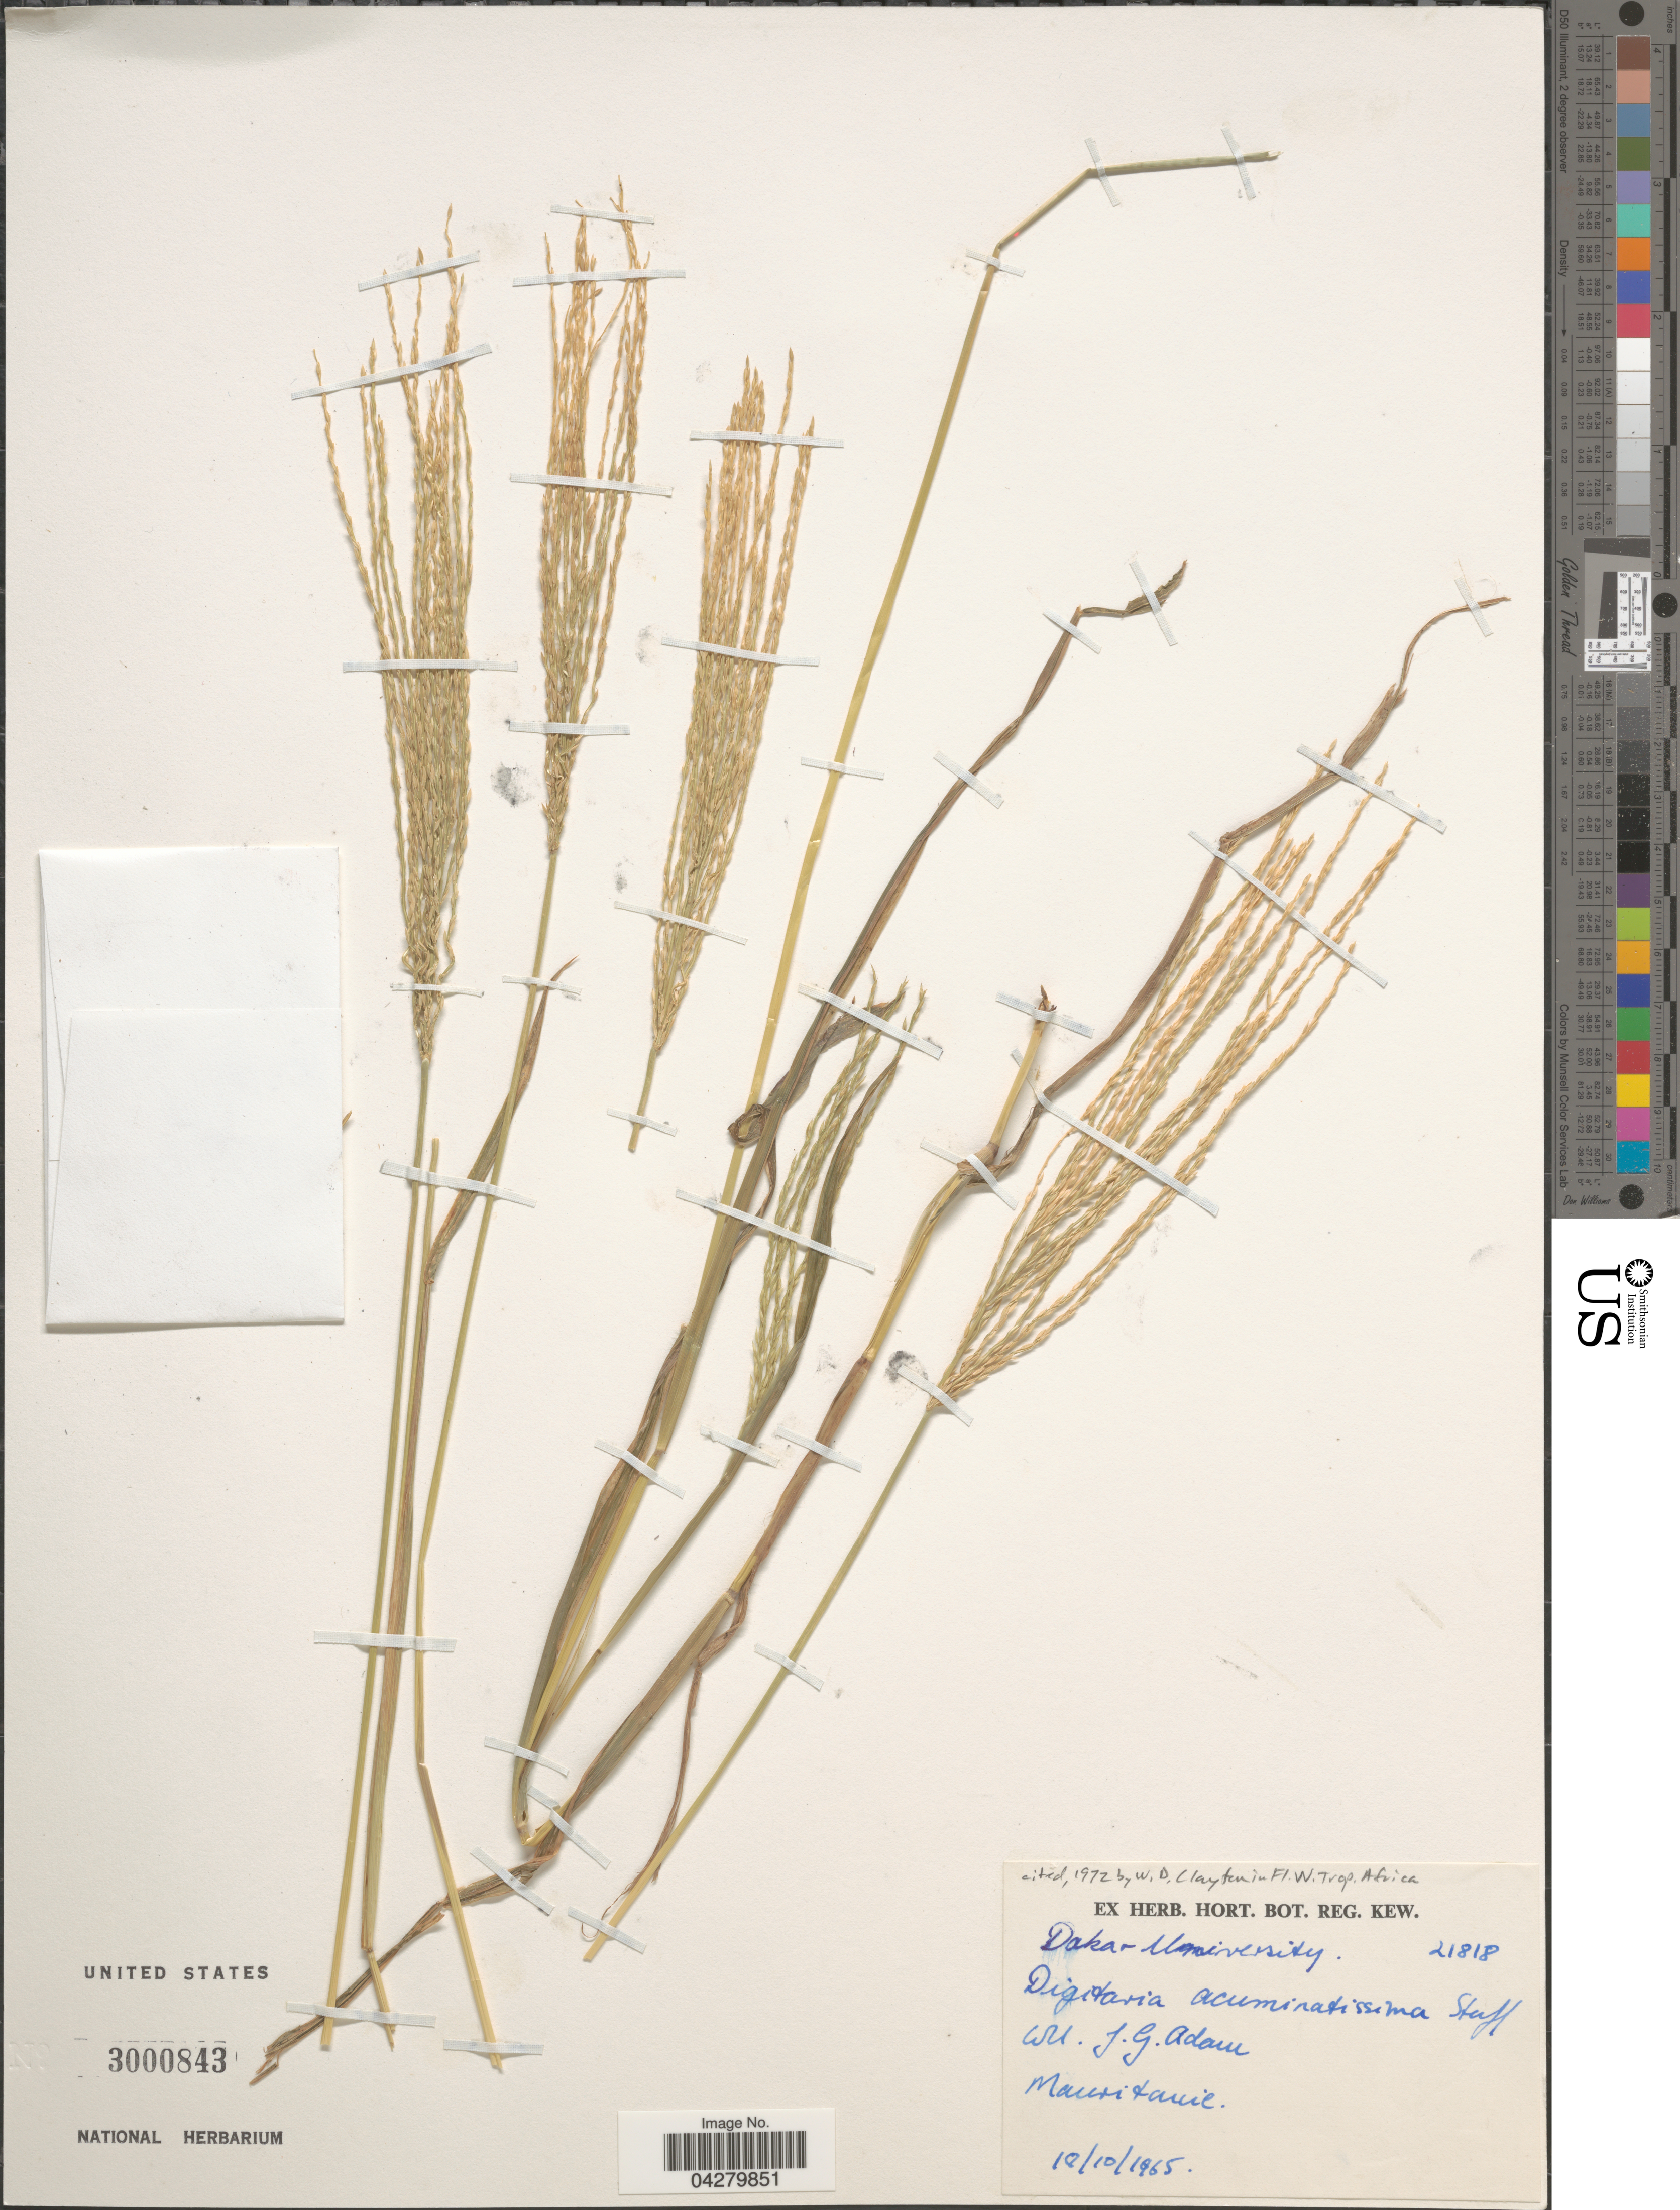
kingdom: Plantae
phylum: Tracheophyta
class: Liliopsida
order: Poales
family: Poaceae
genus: Digitaria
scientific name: Digitaria acuminatissima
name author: Stapf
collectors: J. Adam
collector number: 21818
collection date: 1965-10-18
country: Mauritania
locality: Dakar University. [unsure placement] Mauritanie.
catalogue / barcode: US 3000843